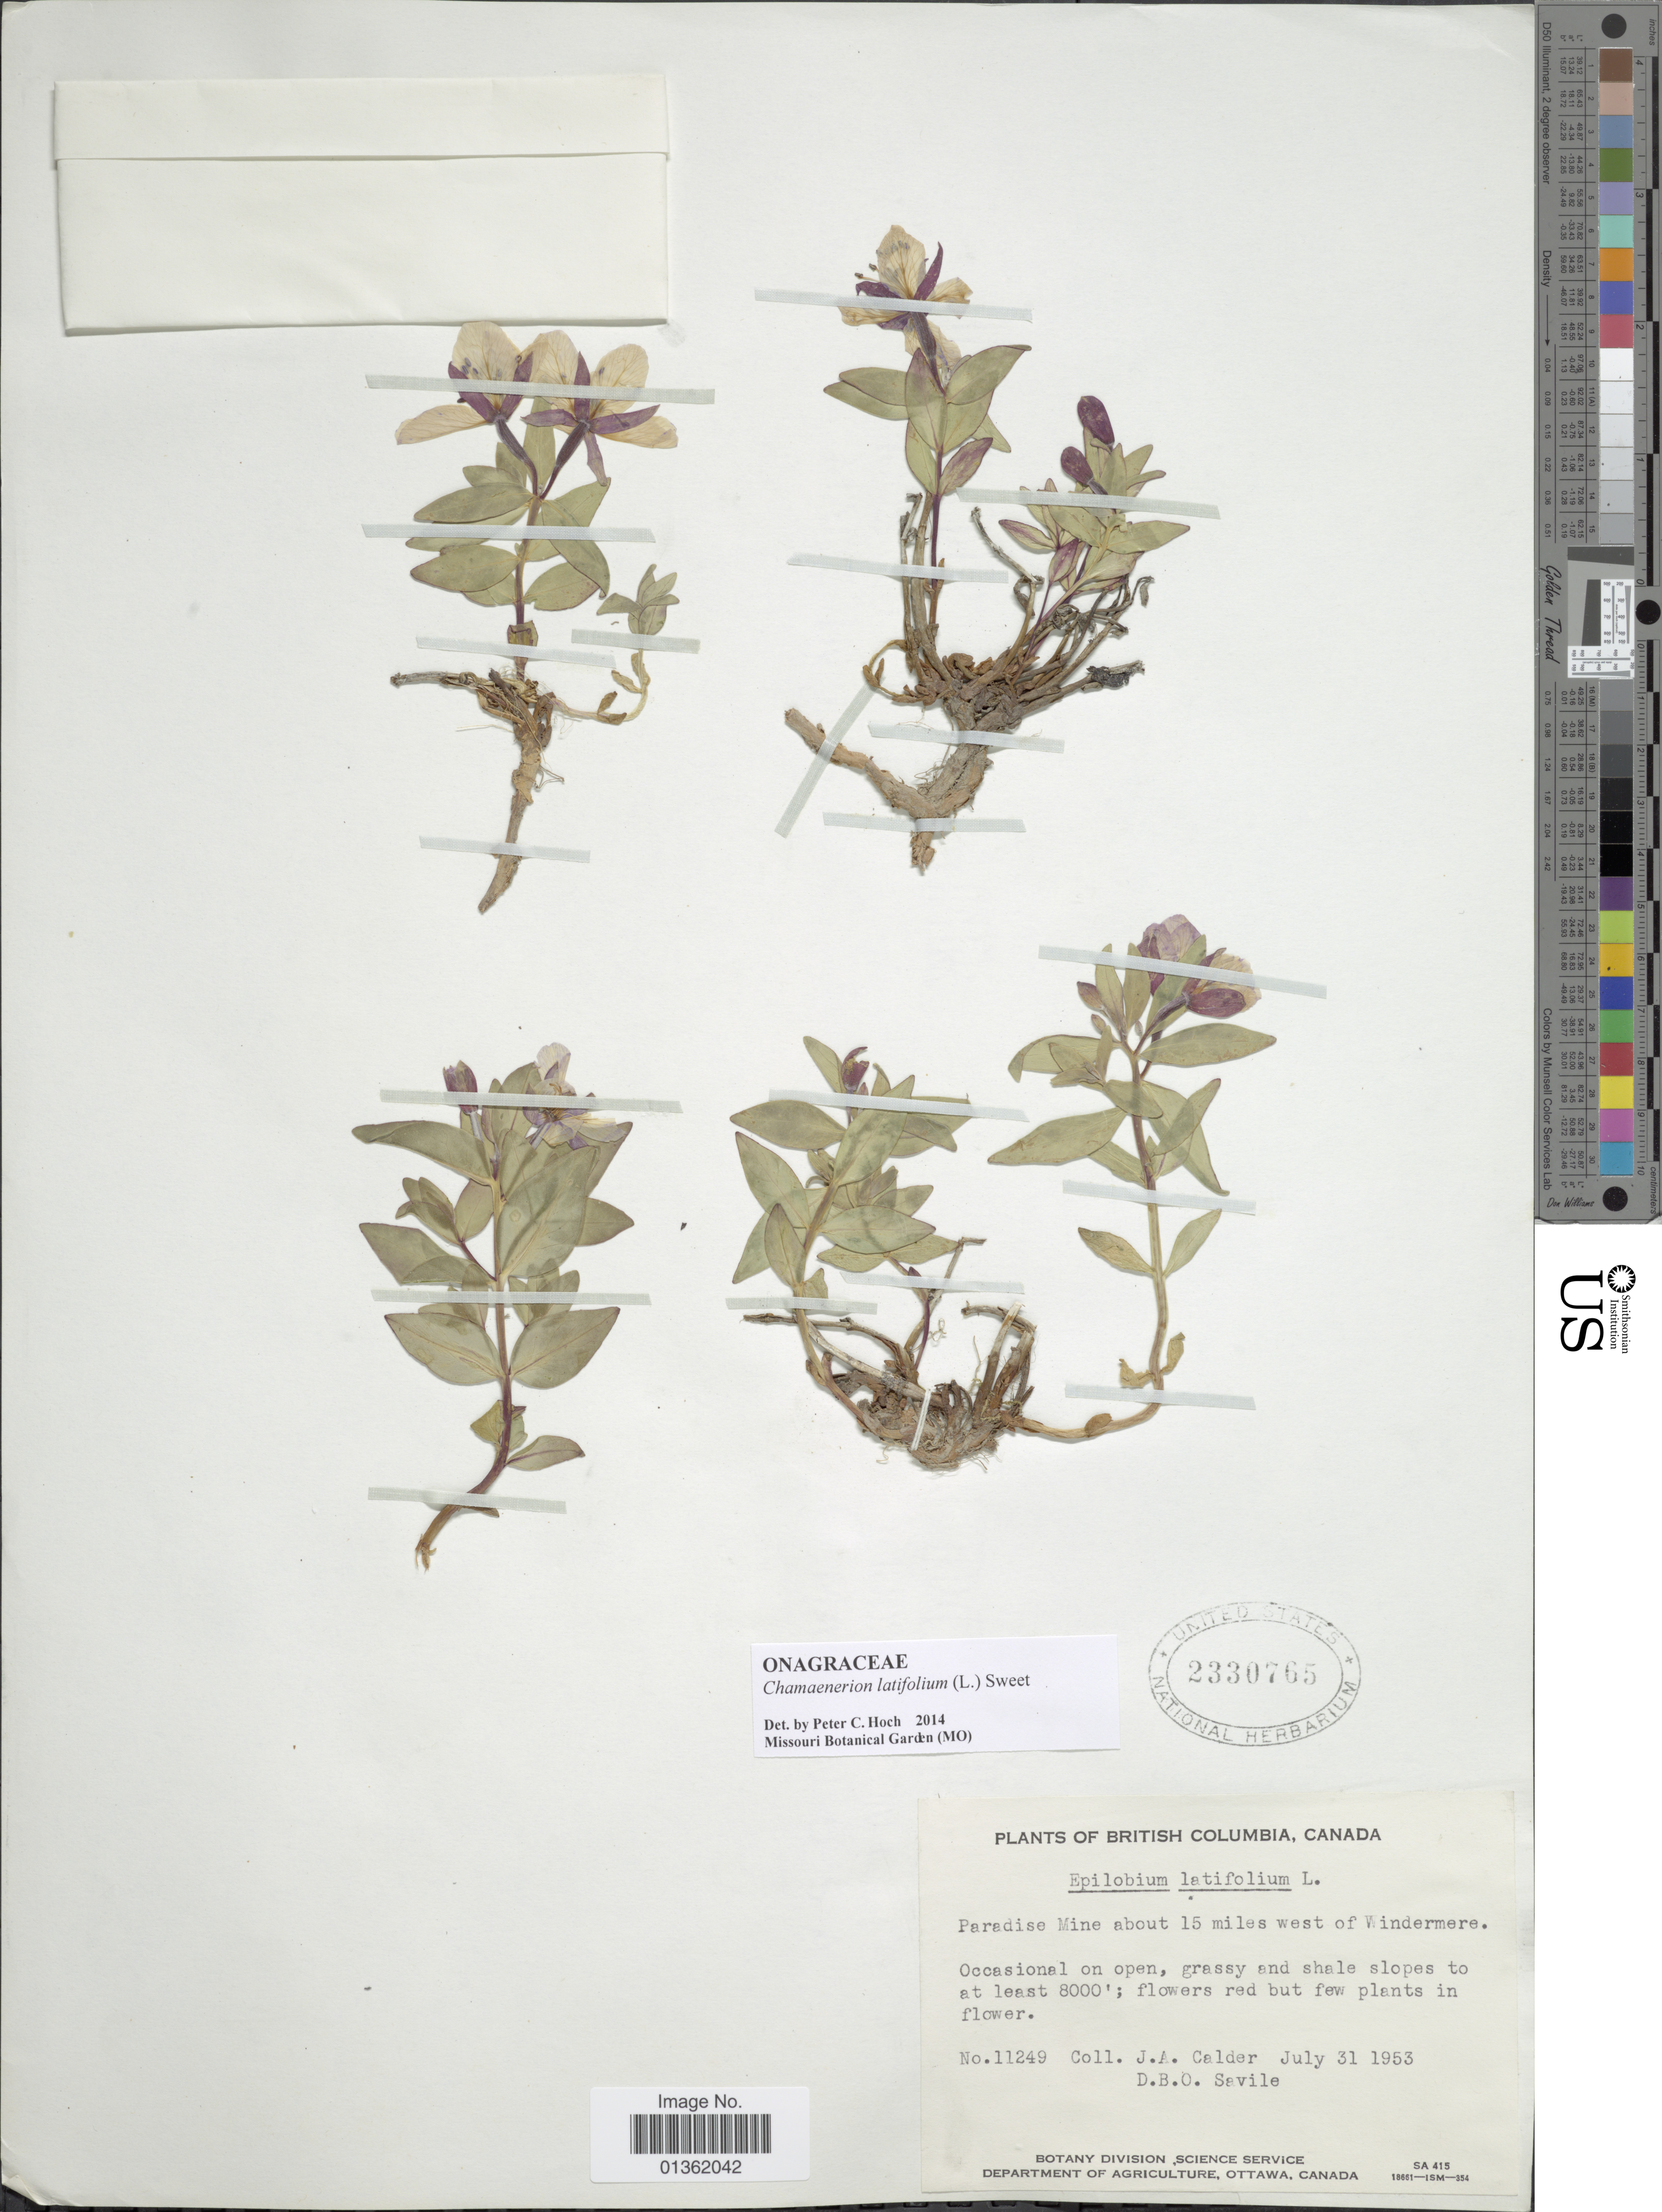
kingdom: Plantae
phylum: Tracheophyta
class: Magnoliopsida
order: Myrtales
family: Onagraceae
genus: Chamaenerion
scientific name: Chamaenerion latifolium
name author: (L.) Th. Fr. & Lange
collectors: J. A. Calder & D. Savile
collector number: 11249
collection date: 1953-07-31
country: Canada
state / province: British Columbia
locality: Paradise Mine about 15 miles west of Windermere.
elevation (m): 2438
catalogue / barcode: US 2330765